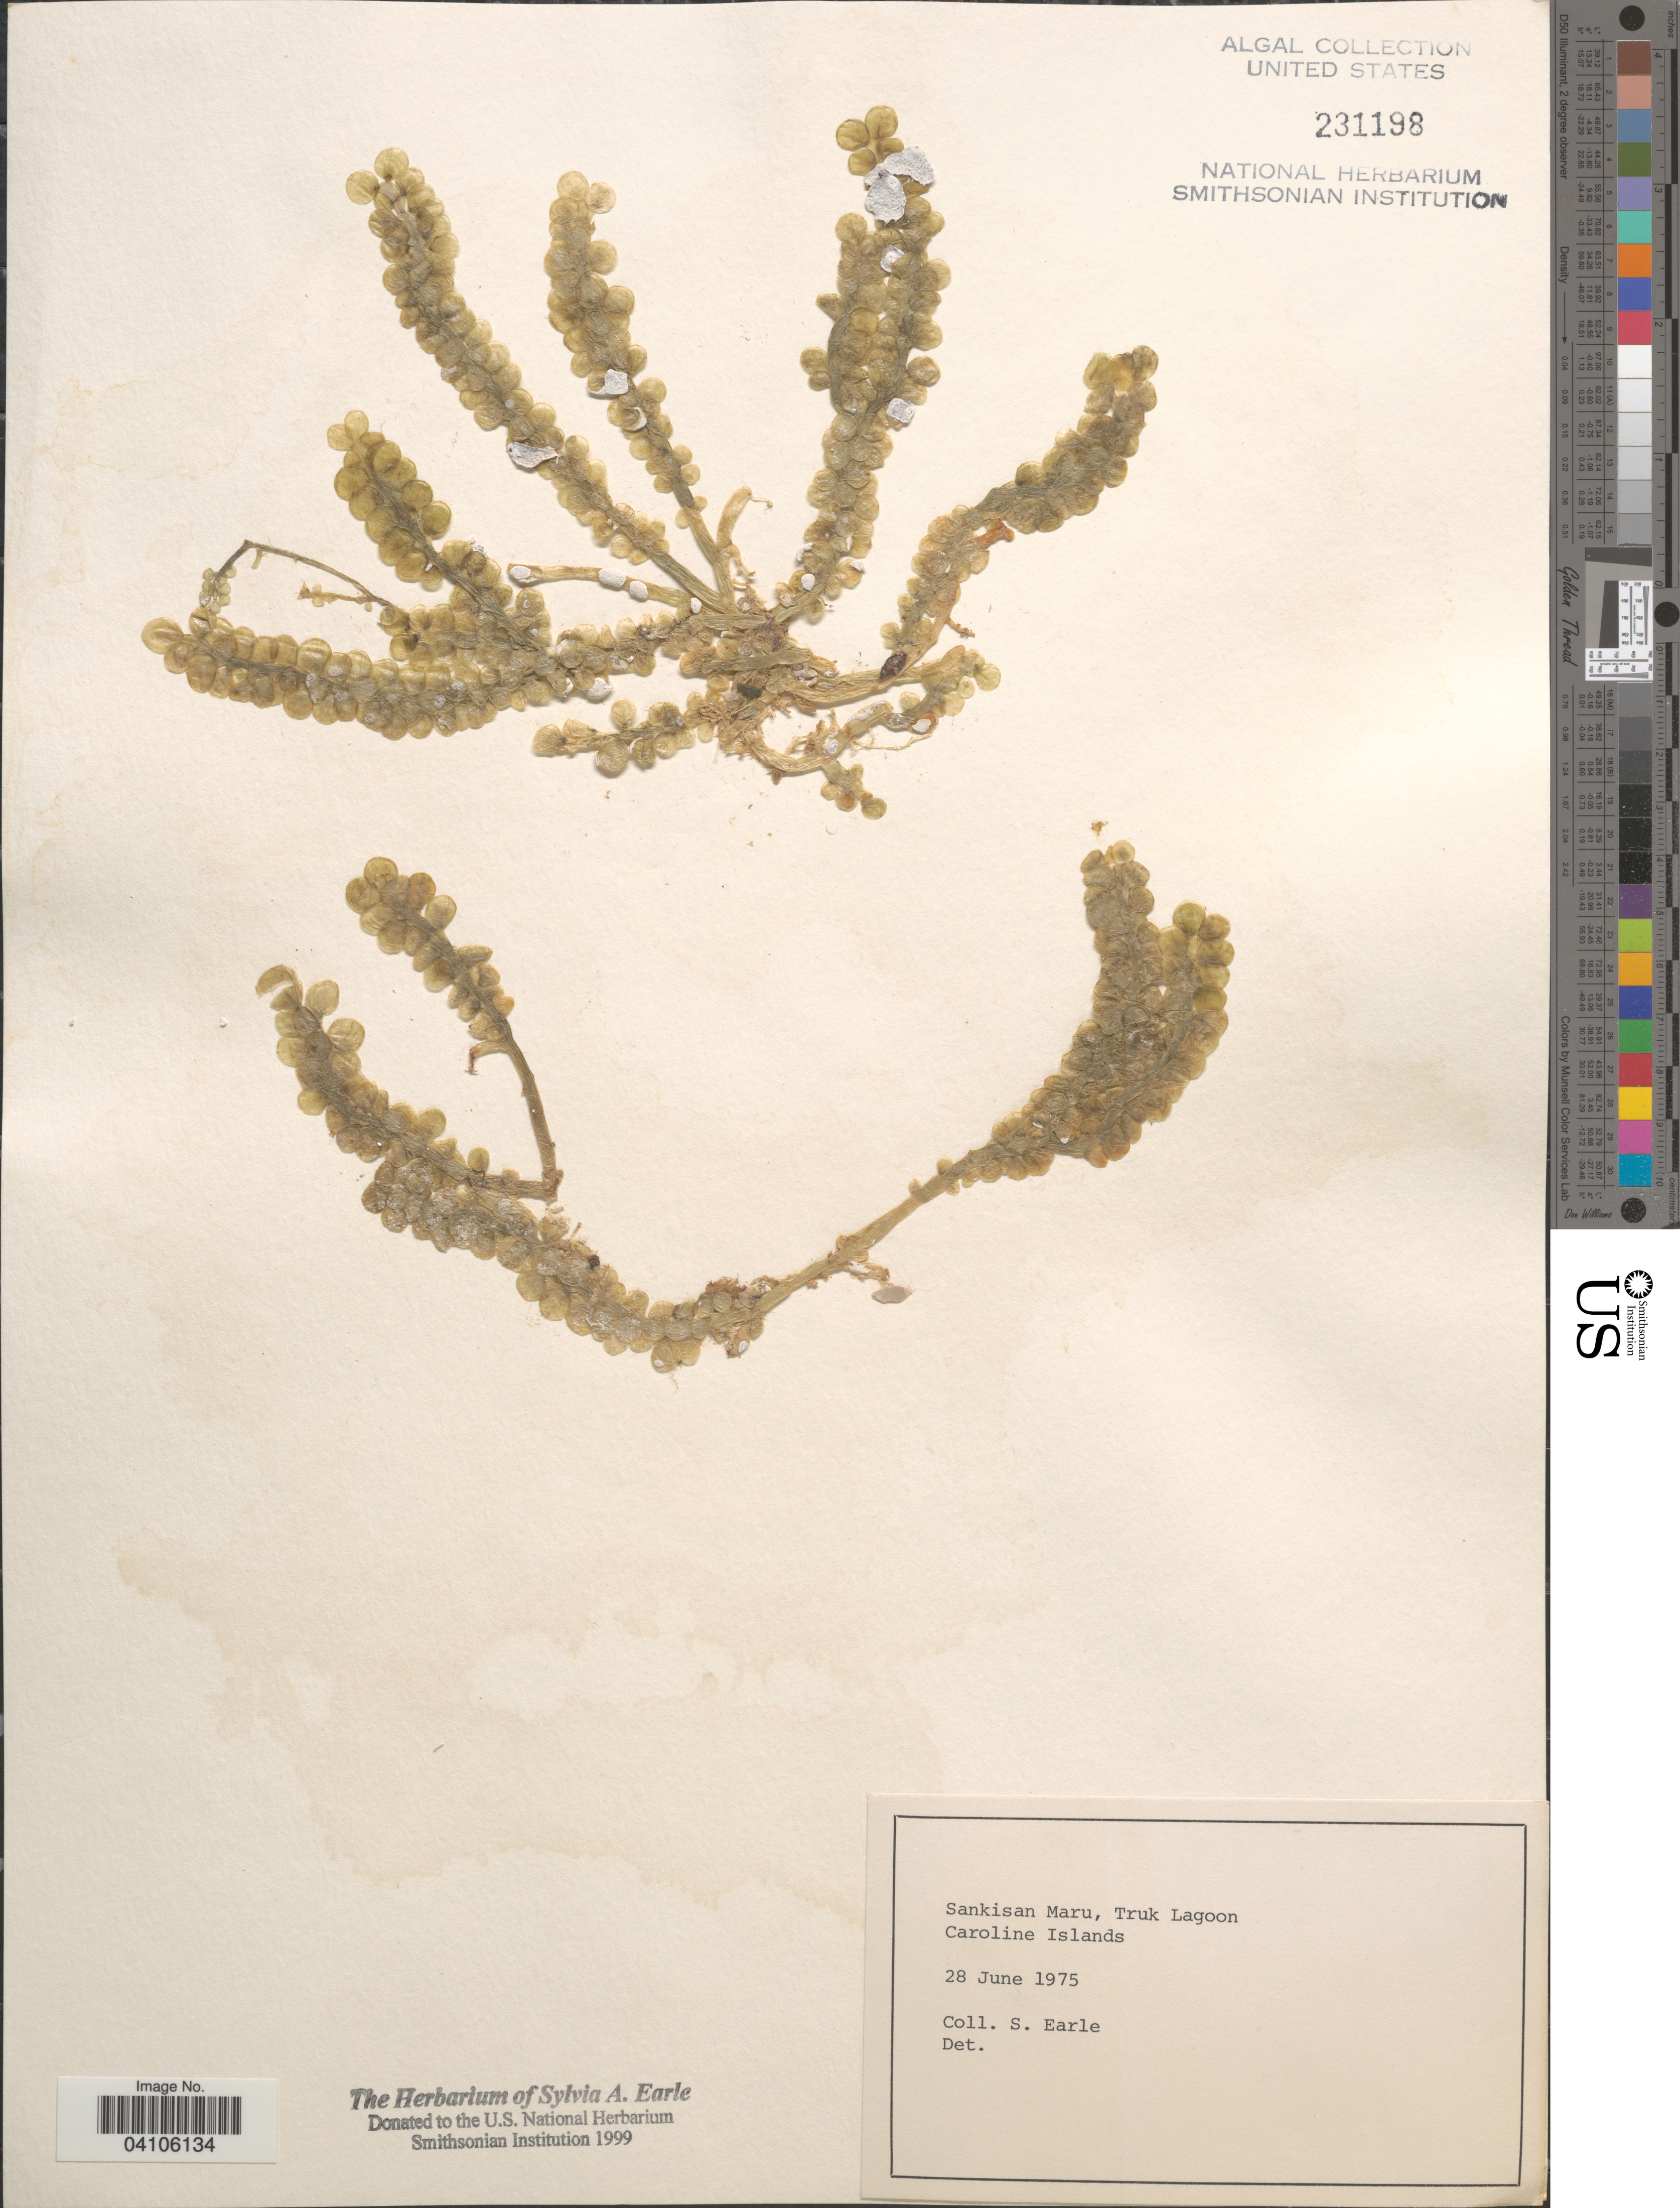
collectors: S. A. Earle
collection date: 1975-06-28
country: Micronesia, Federated States of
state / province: Truk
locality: Sankisan Maru, Truk Lagoon. Caroline Islands.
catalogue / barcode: US 231198